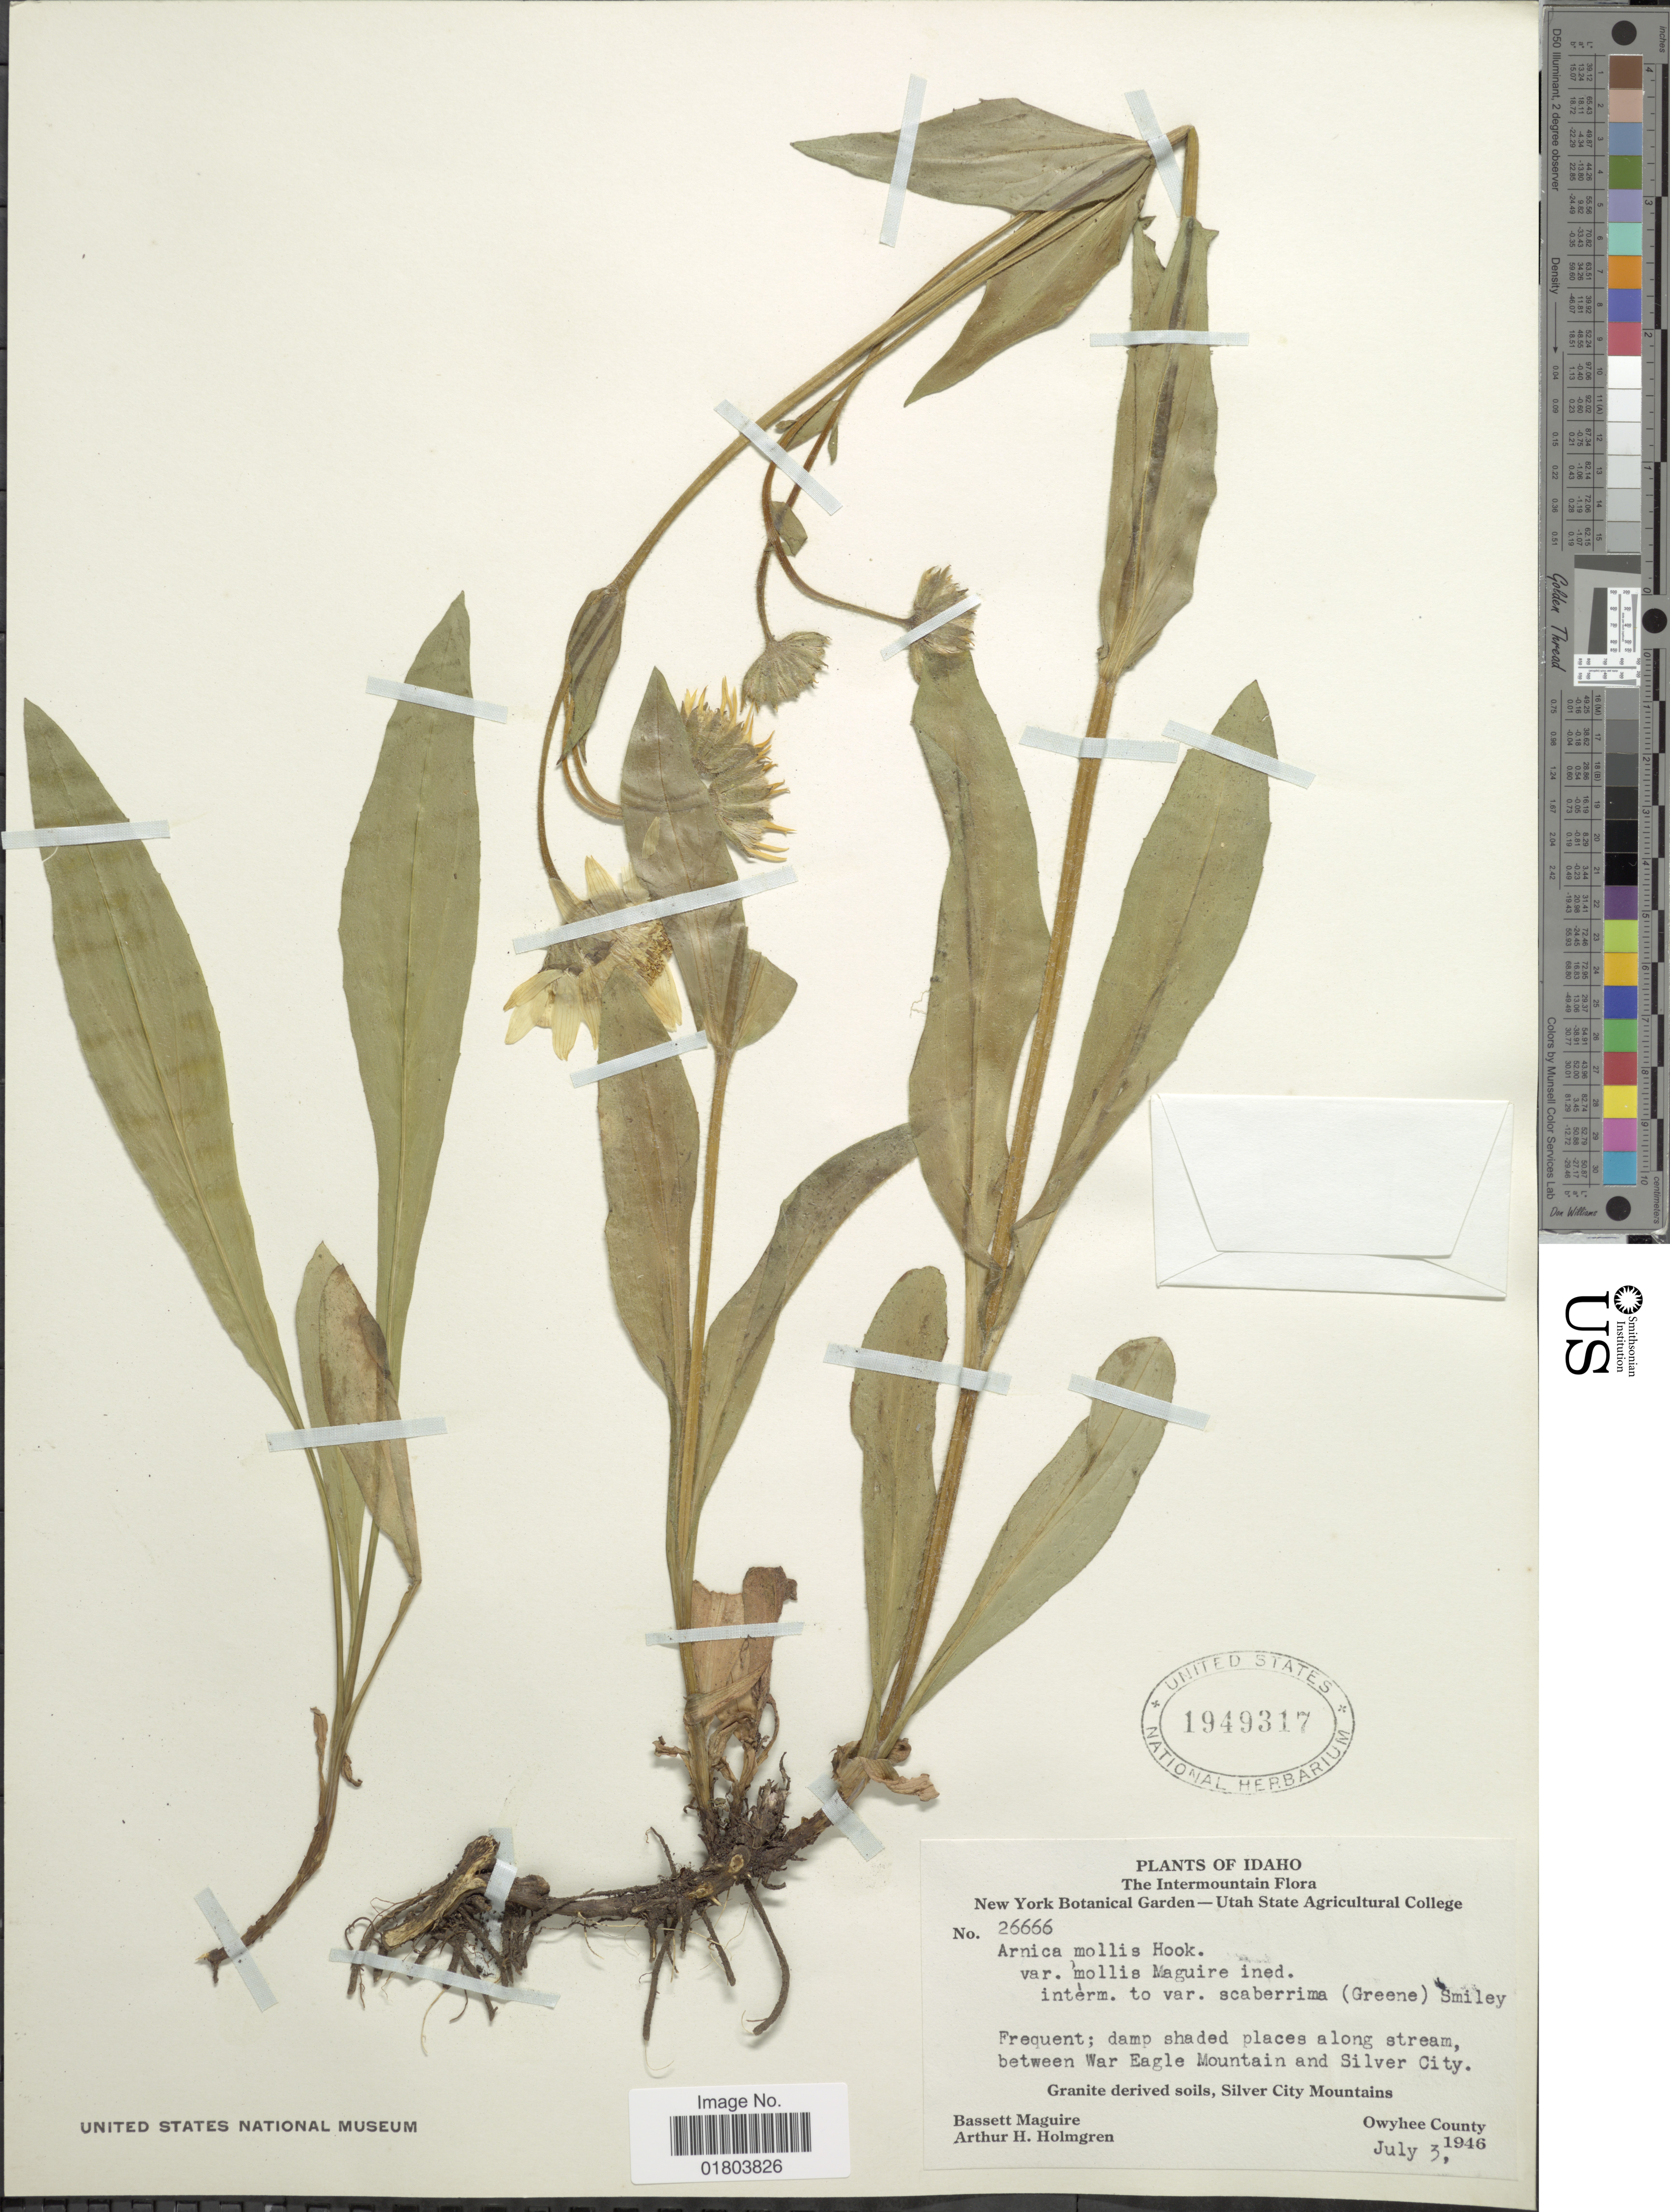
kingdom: Plantae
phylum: Tracheophyta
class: Magnoliopsida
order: Asterales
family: Asteraceae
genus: Arnica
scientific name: Arnica mollis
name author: Hook.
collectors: B. Maguire & A. H. Holmgren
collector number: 26666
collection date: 1946-07-03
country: United States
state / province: Idaho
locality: The Intermountain, Frequent; damp shaded places along stream, between War Eagle Mountain and Silver City. Granite derived soils, Silver City Mountains, Owyhee County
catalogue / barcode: US 1949317